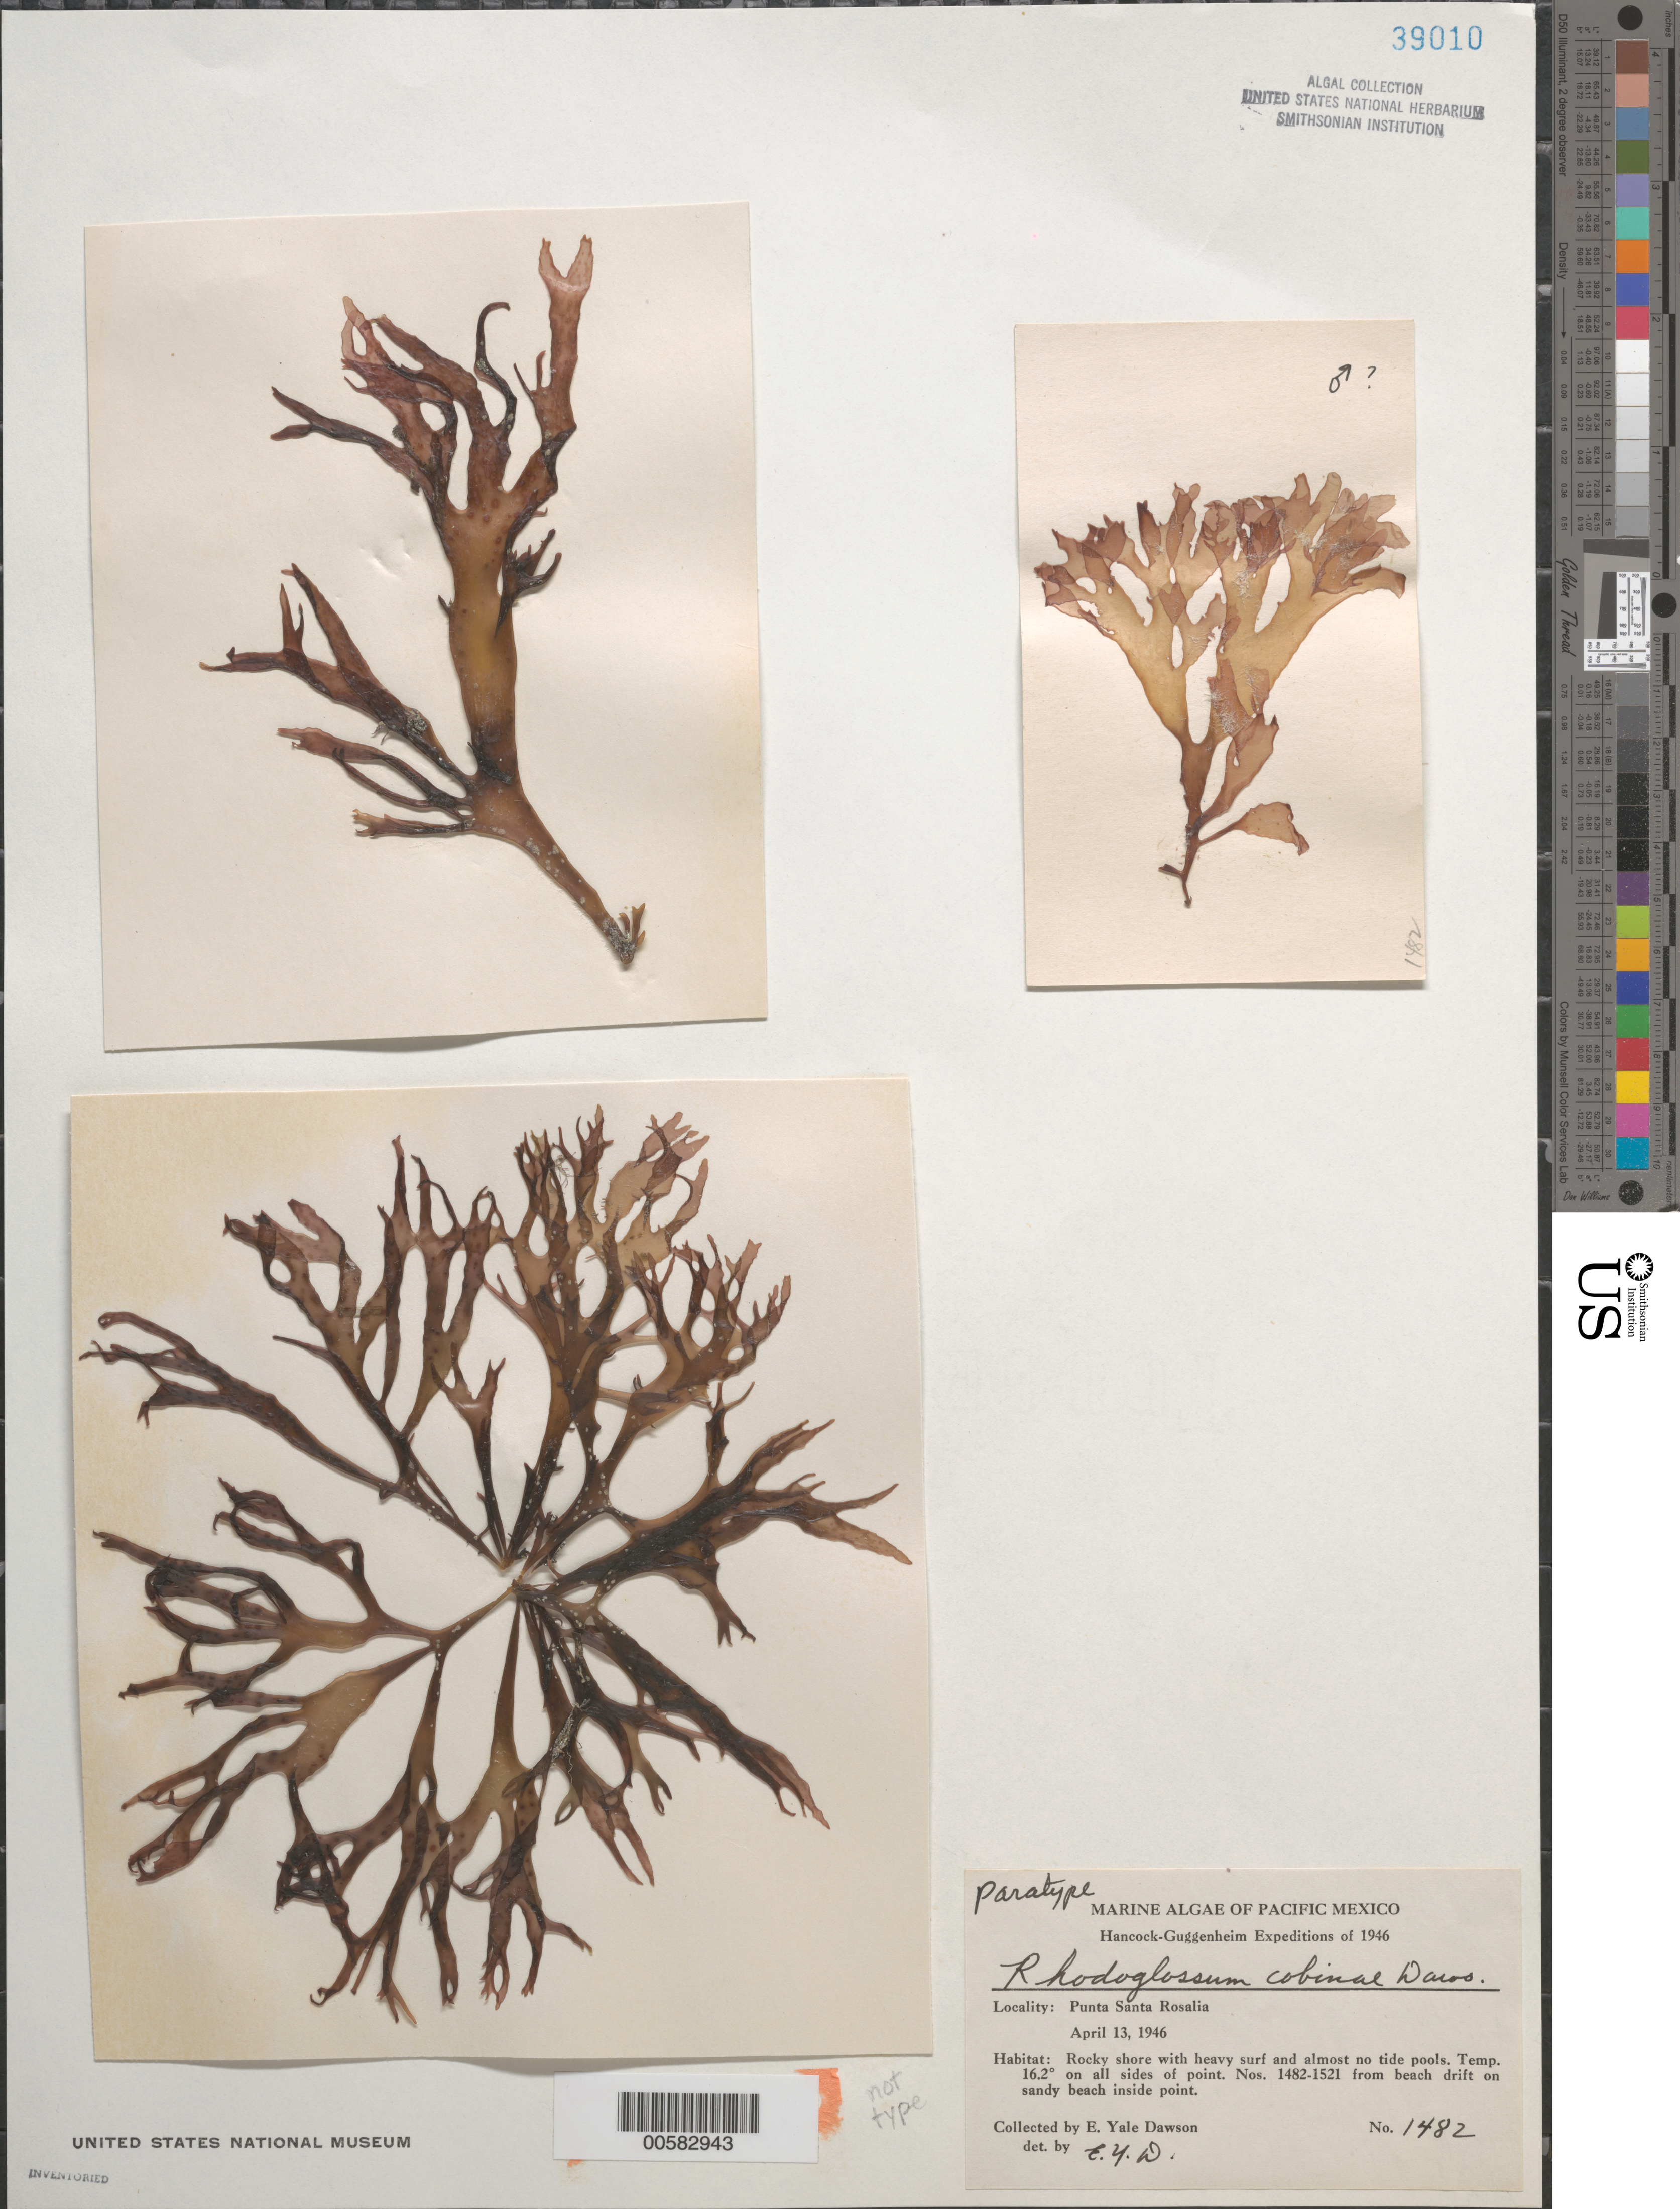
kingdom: Plantae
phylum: Rhodophyta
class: Florideophyceae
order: Gigartinales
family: Gigartinaceae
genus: Mazzaella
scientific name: Mazzaella cobinae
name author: (E.Y. Dawson) Fredericq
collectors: E. Y. Dawson & D. Fork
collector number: EYD 1482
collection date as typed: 13 Apr 1946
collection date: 1946-04-13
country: Mexico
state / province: Baja California Sur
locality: Punta Santa Rosalia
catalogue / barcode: US 39010